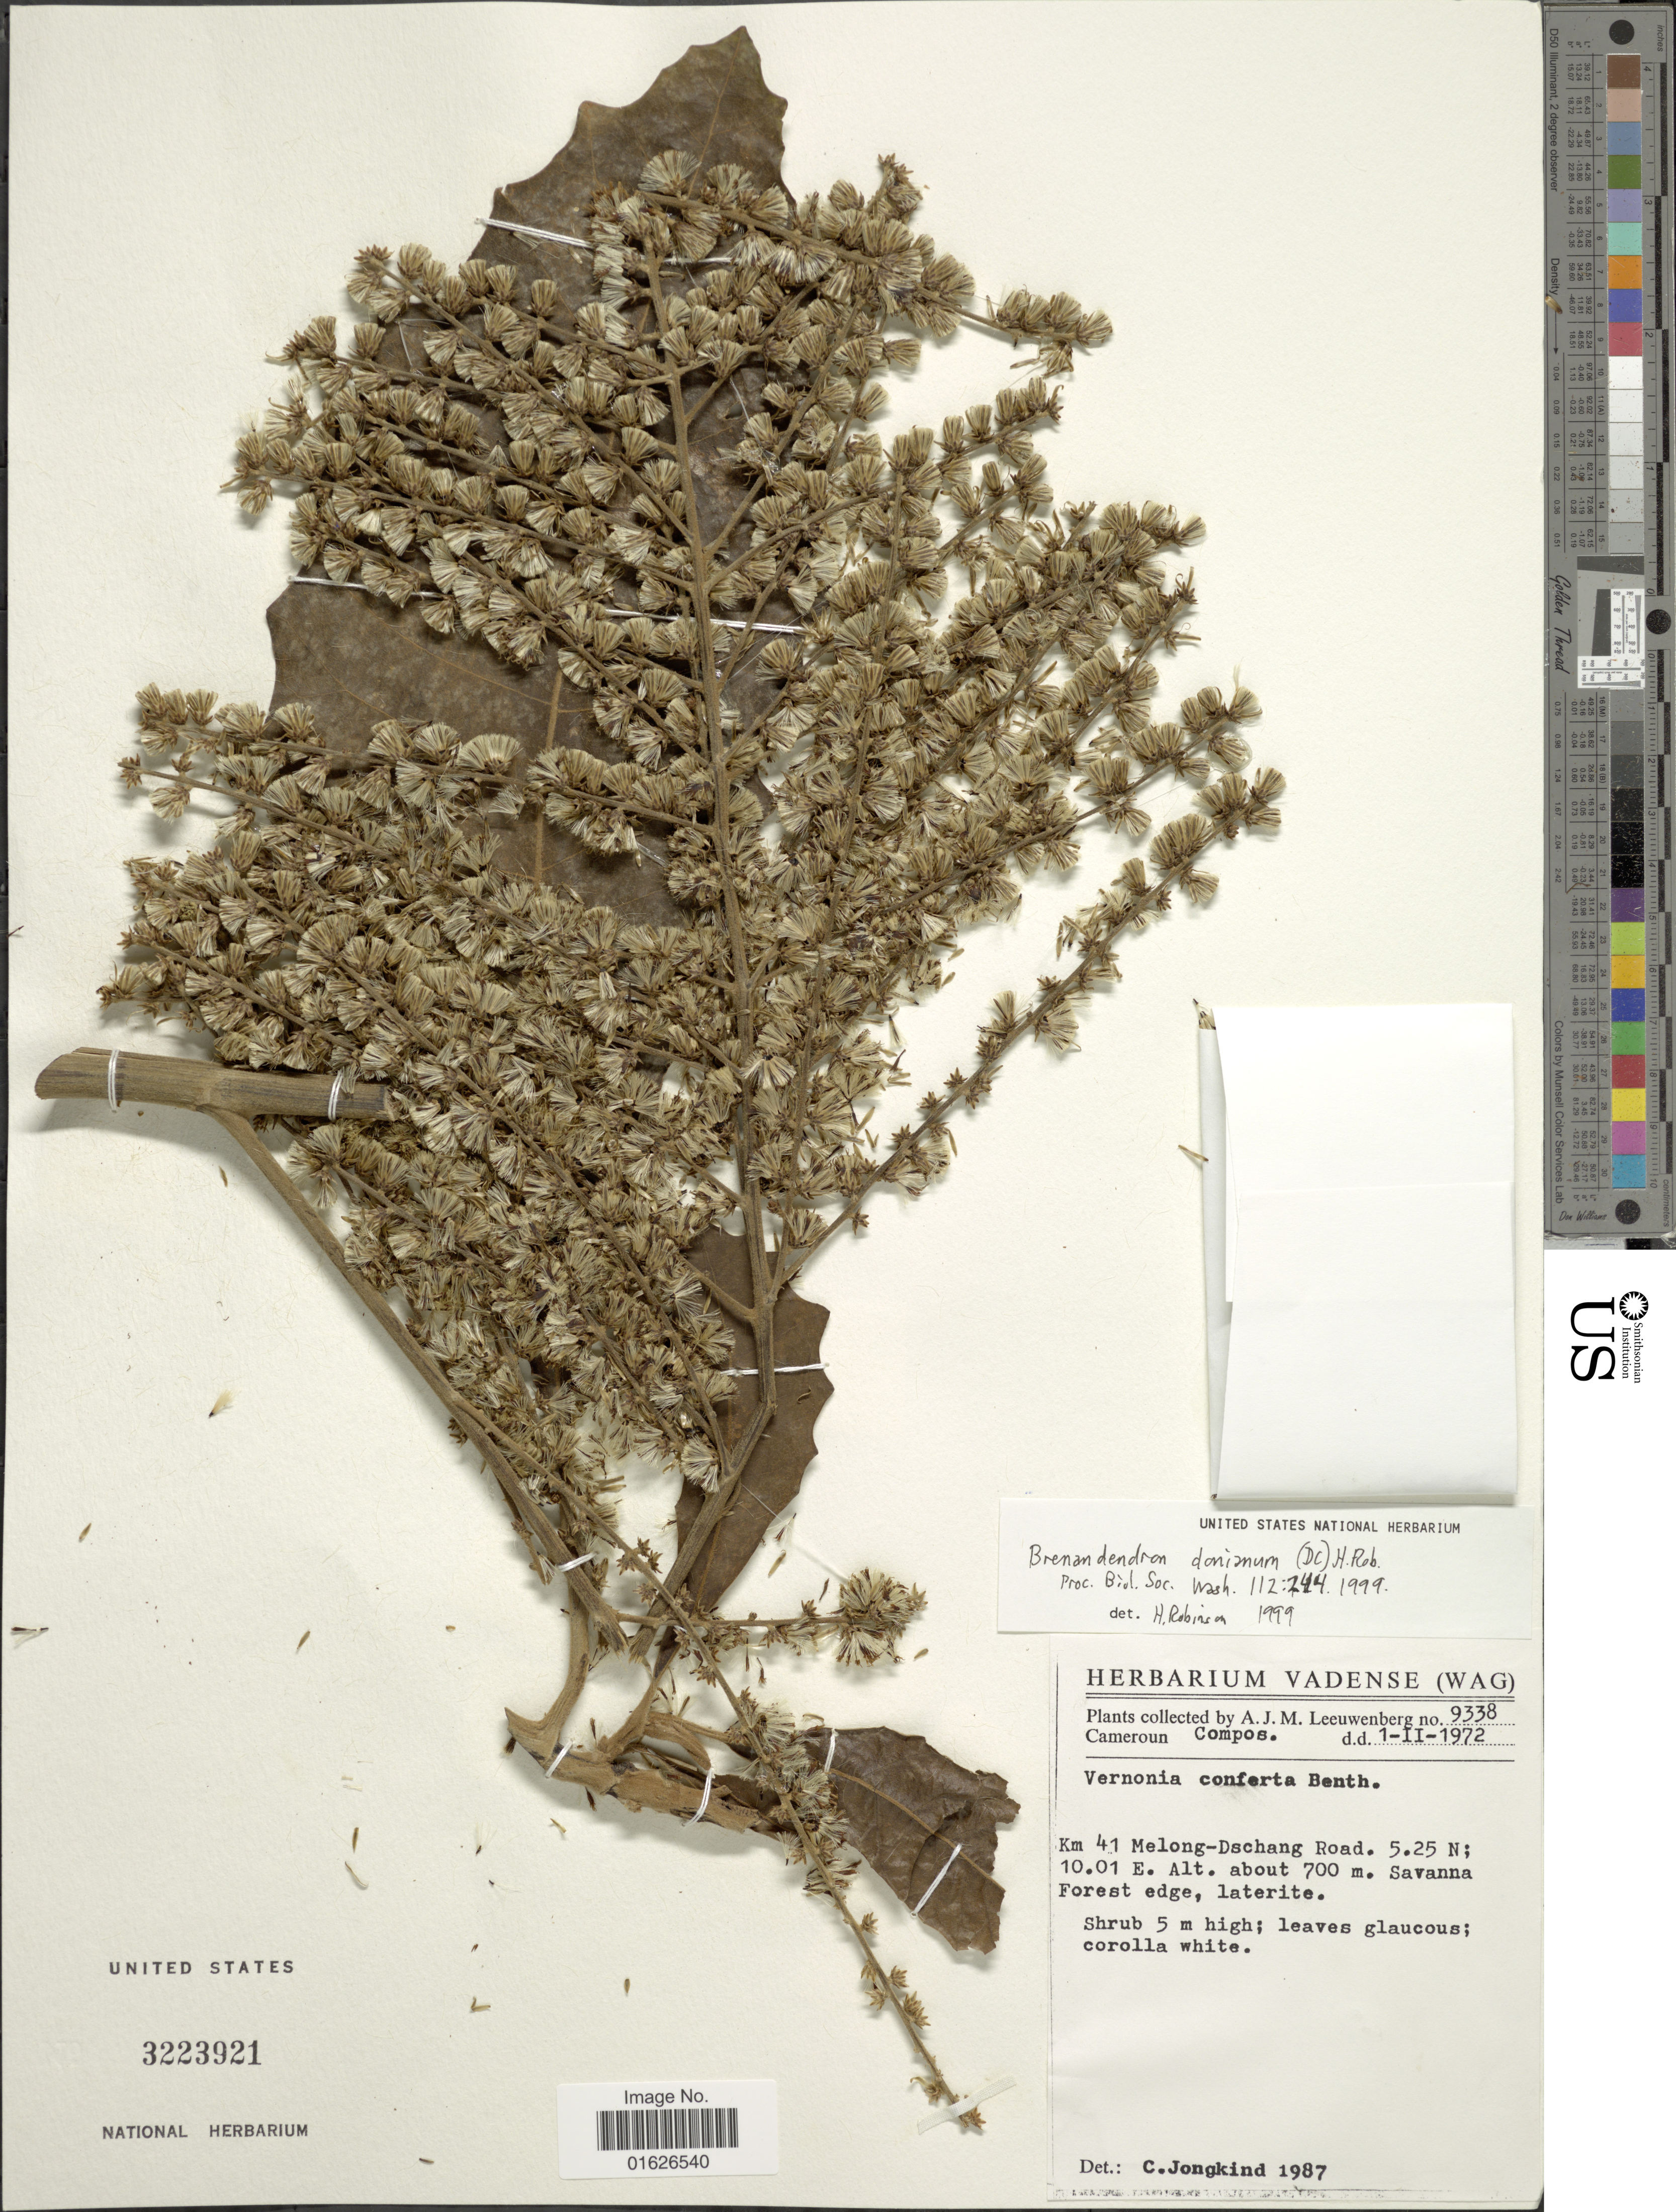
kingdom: Plantae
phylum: Tracheophyta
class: Magnoliopsida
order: Asterales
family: Asteraceae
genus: Brenandendron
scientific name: Brenandendron donianum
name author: (DC.) H. Rob.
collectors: A. J. M. Leeuwenberg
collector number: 9338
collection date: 1972-02-01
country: Cameroon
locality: Km 41 Melong - Dschang road,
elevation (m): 700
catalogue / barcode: US 3223921